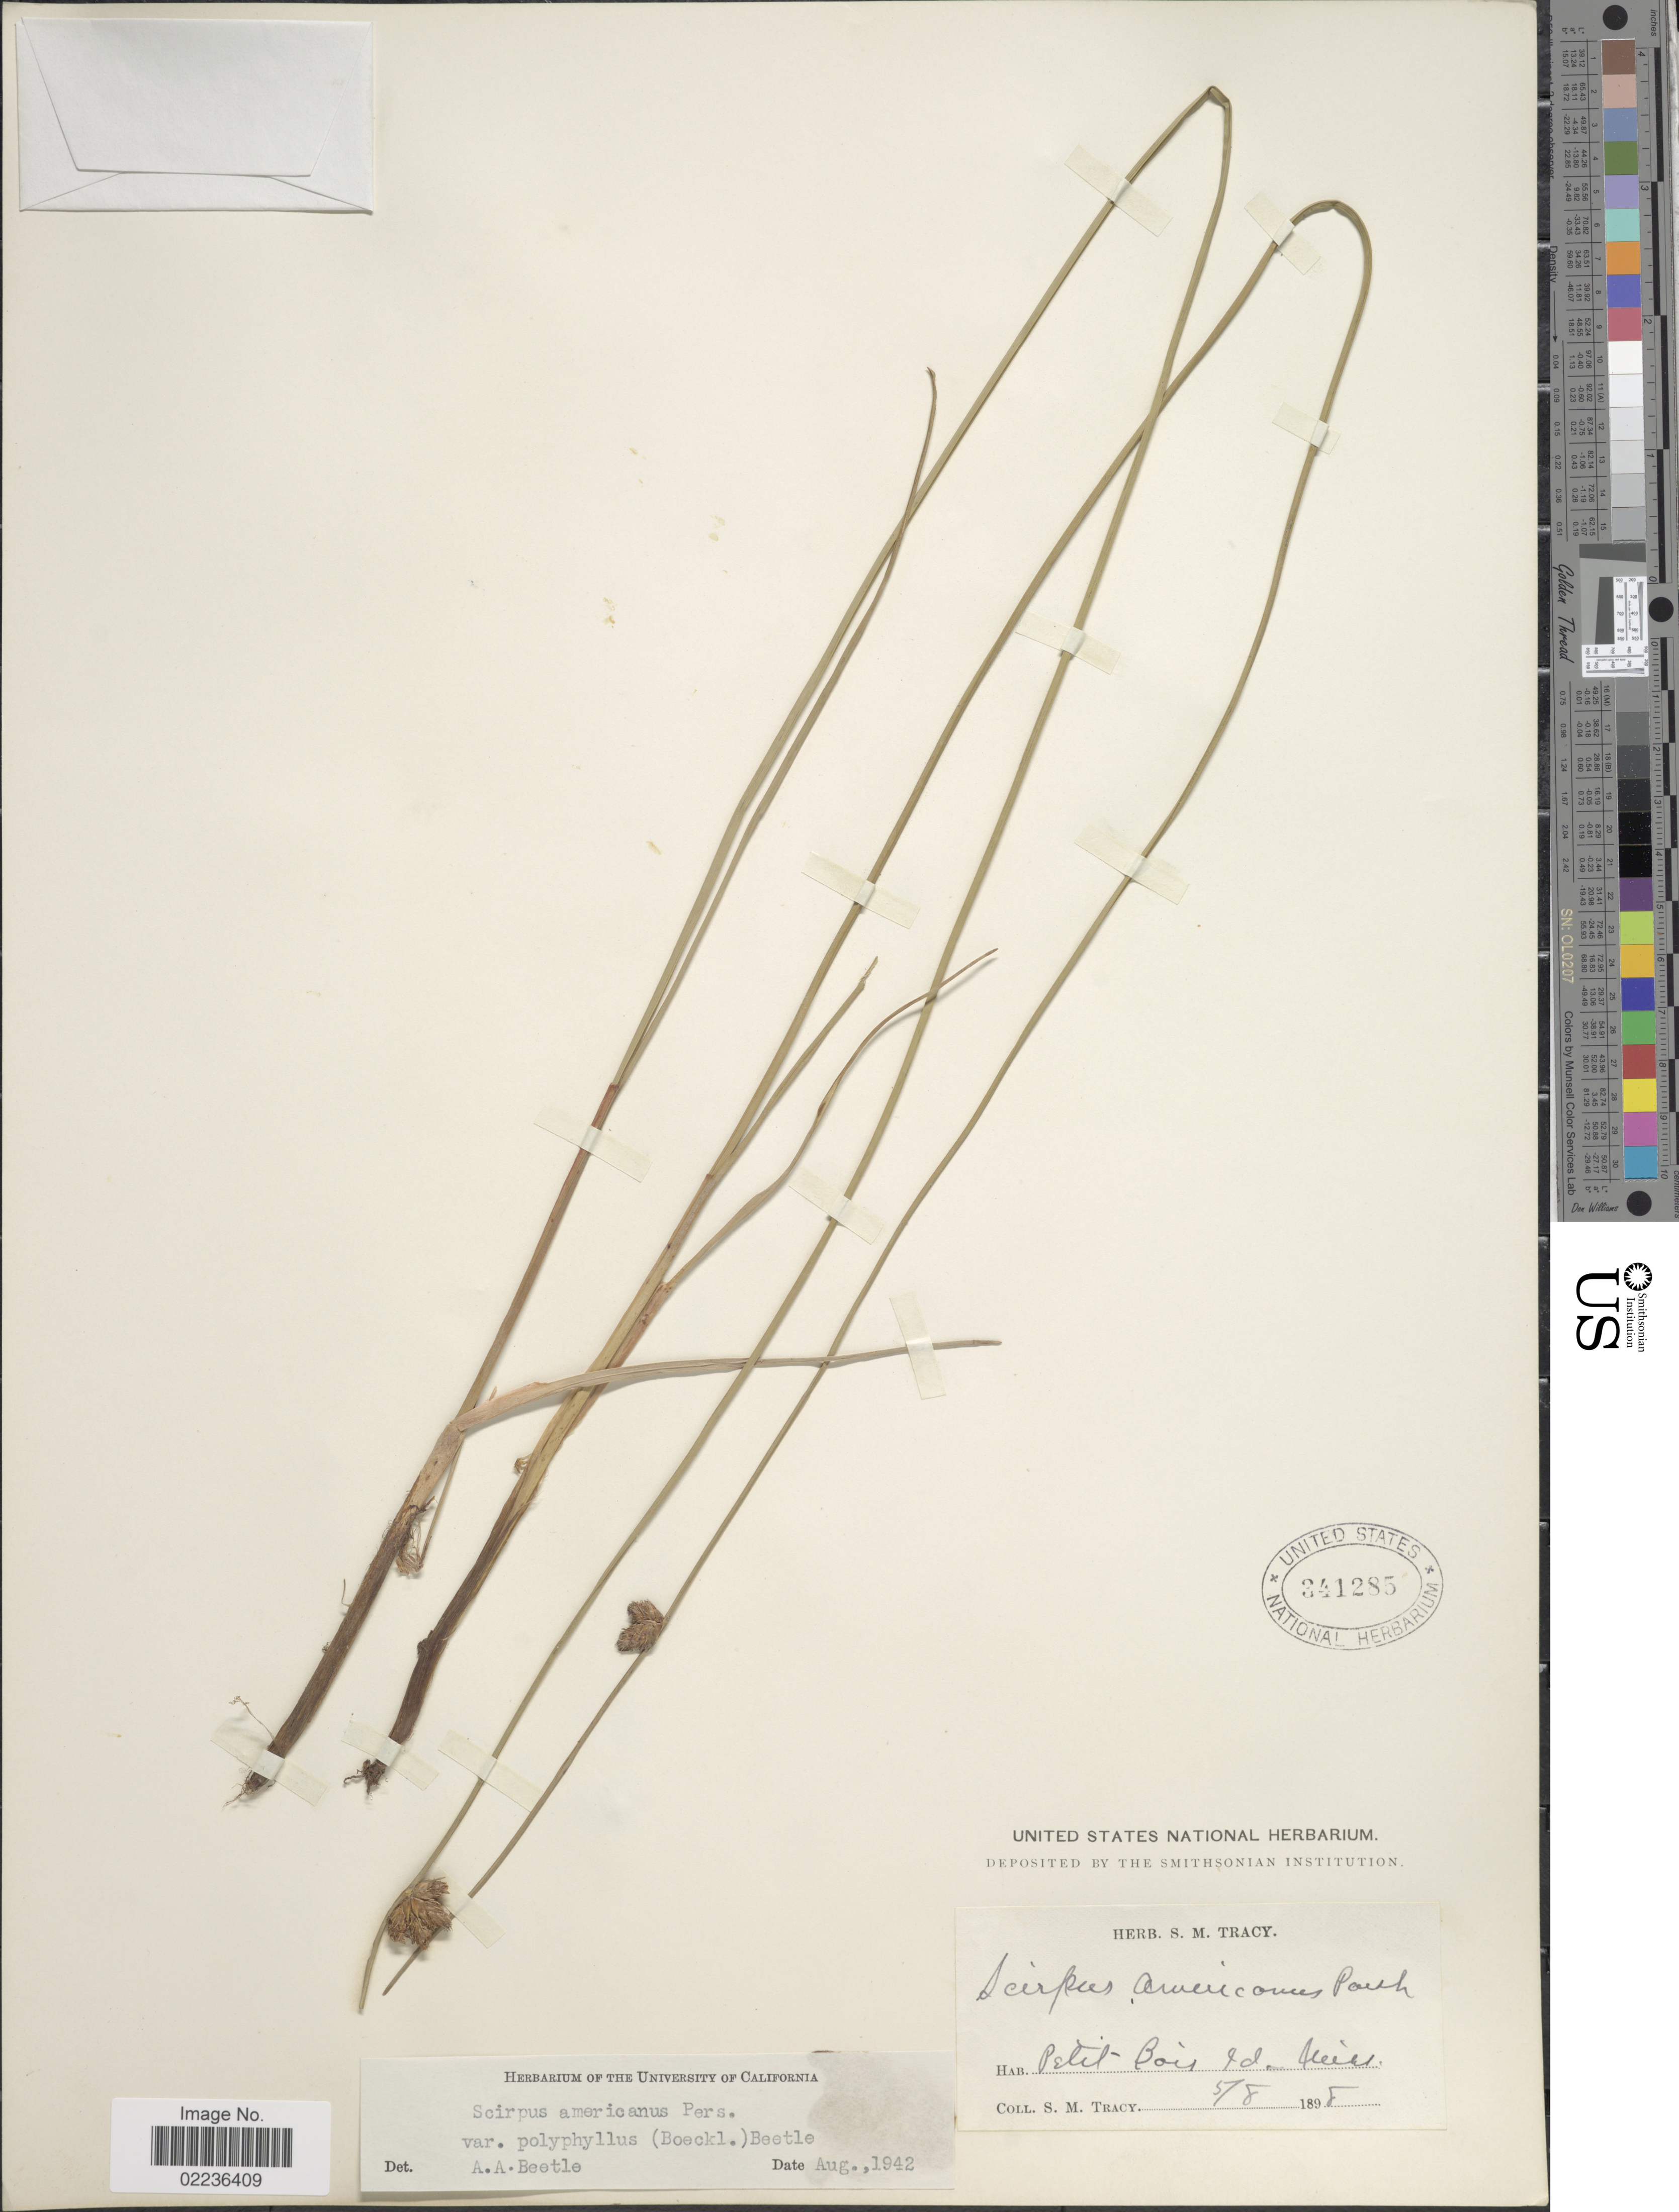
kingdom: Plantae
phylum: Tracheophyta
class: Liliopsida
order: Poales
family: Cyperaceae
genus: Schoenoplectus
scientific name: Schoenoplectus pungens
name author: (Vahl) Palla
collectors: S. M. Tracy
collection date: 1898-05-08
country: United States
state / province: Mississippi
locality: Petit Bois Id.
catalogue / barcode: US 341285